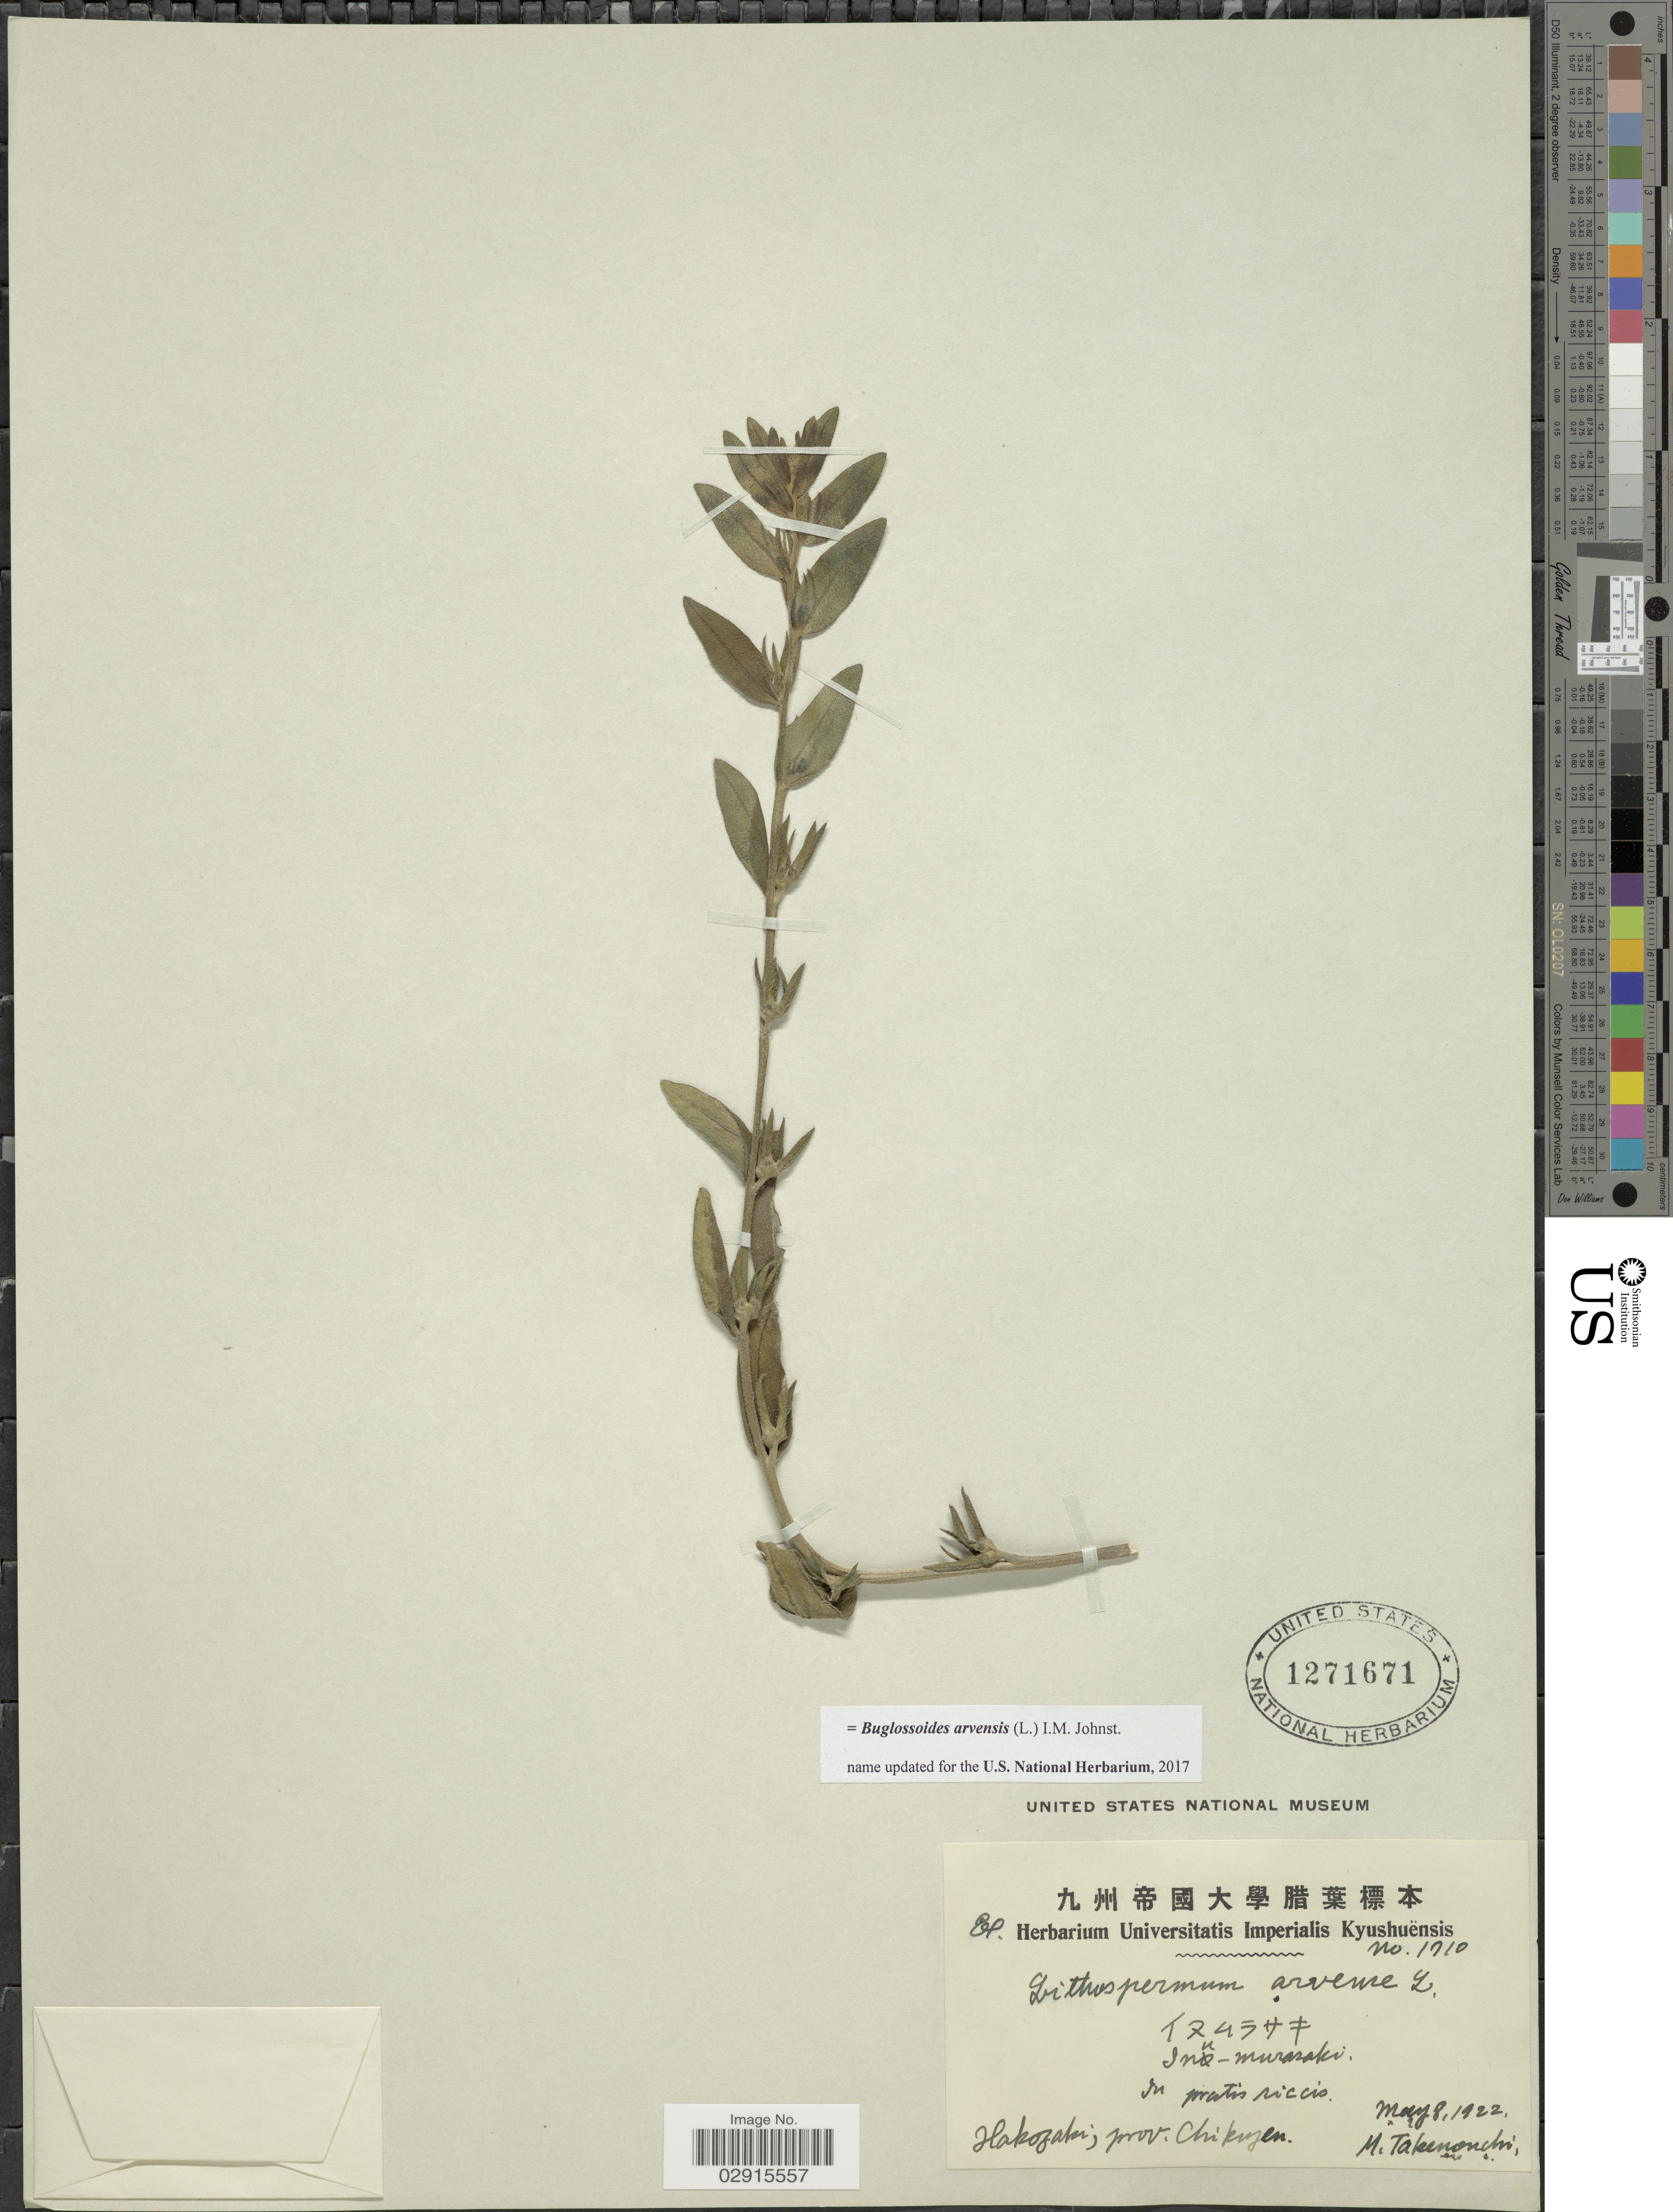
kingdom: Plantae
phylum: Tracheophyta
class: Magnoliopsida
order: Boraginales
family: Boraginaceae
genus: Buglossoides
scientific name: Buglossoides arvensis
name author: (L.) I.M. Johnst.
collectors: M. Takenonchi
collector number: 1710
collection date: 1922-05-08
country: Japan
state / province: Hukuoka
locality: Hakozaki, prov. Chikuzen.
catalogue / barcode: US 1271671